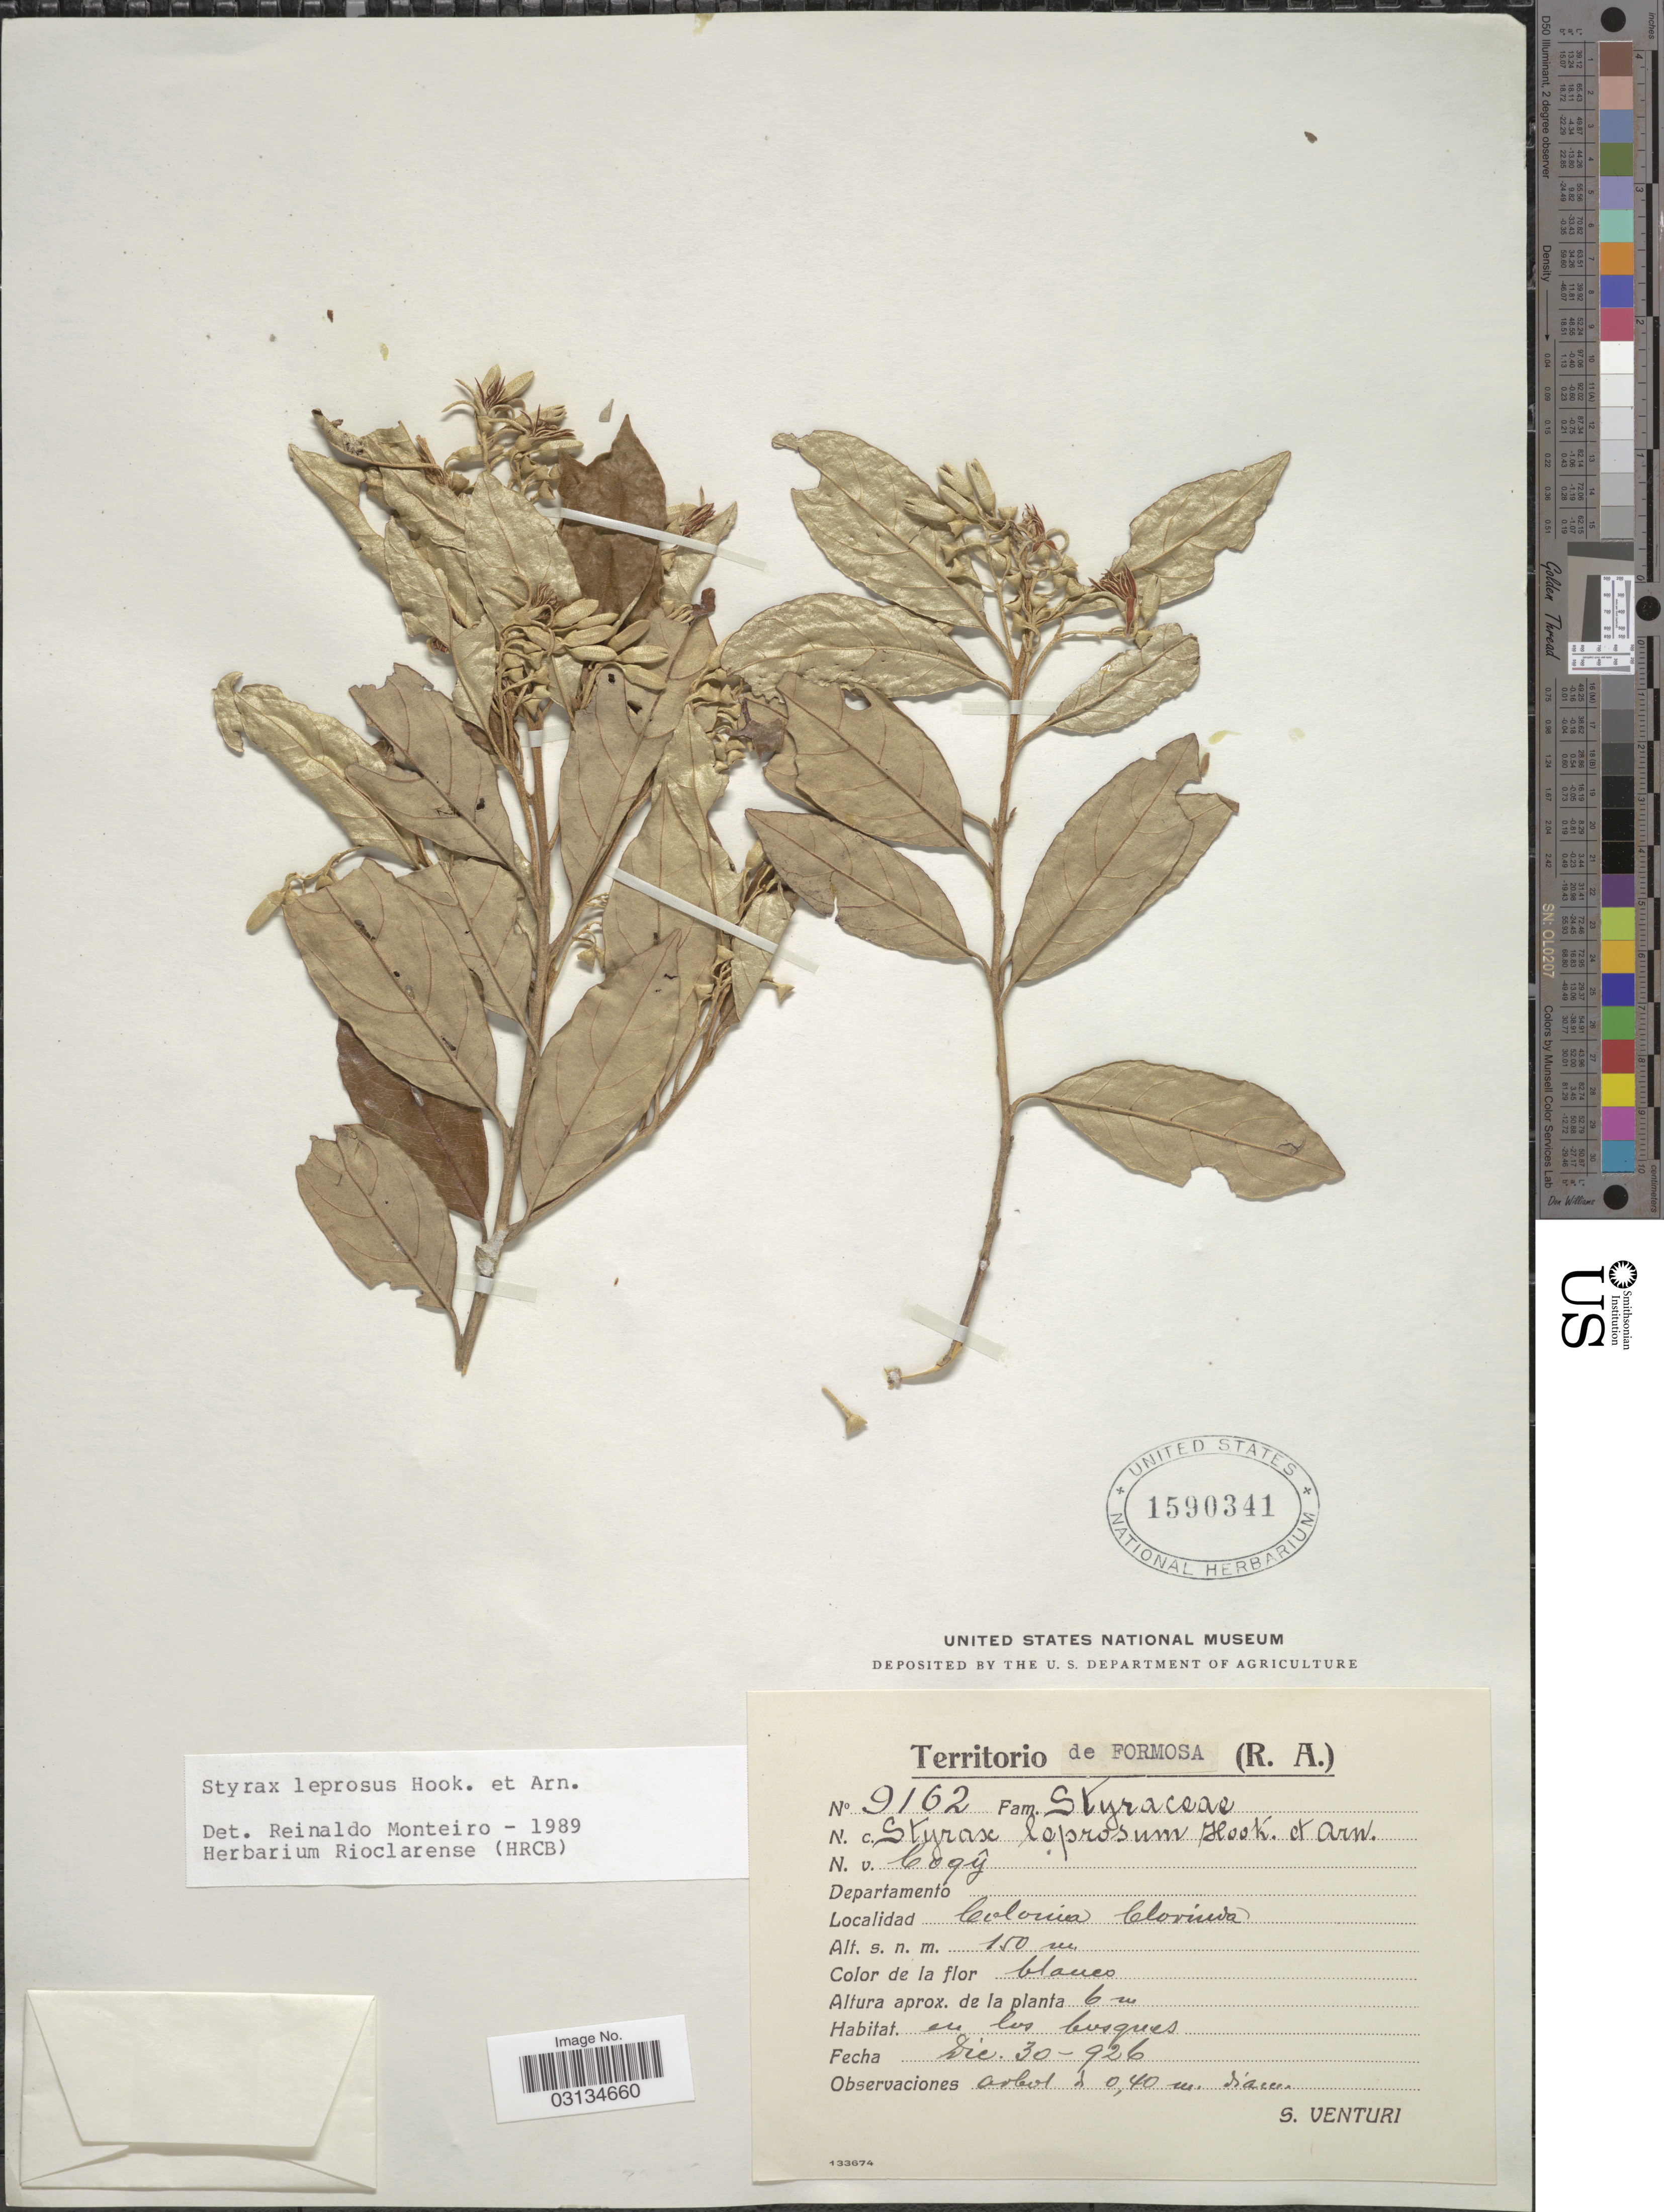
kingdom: Plantae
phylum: Tracheophyta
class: Magnoliopsida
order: Ericales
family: Styracaceae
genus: Styrax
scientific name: Styrax leprosus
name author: Hook. & Arn.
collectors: S. Venturi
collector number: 9162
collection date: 1926-12-30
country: Argentina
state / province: Formosa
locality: Territorio de Formosa (R.A.), Colonia Clovinda.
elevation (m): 150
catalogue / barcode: US 1590341